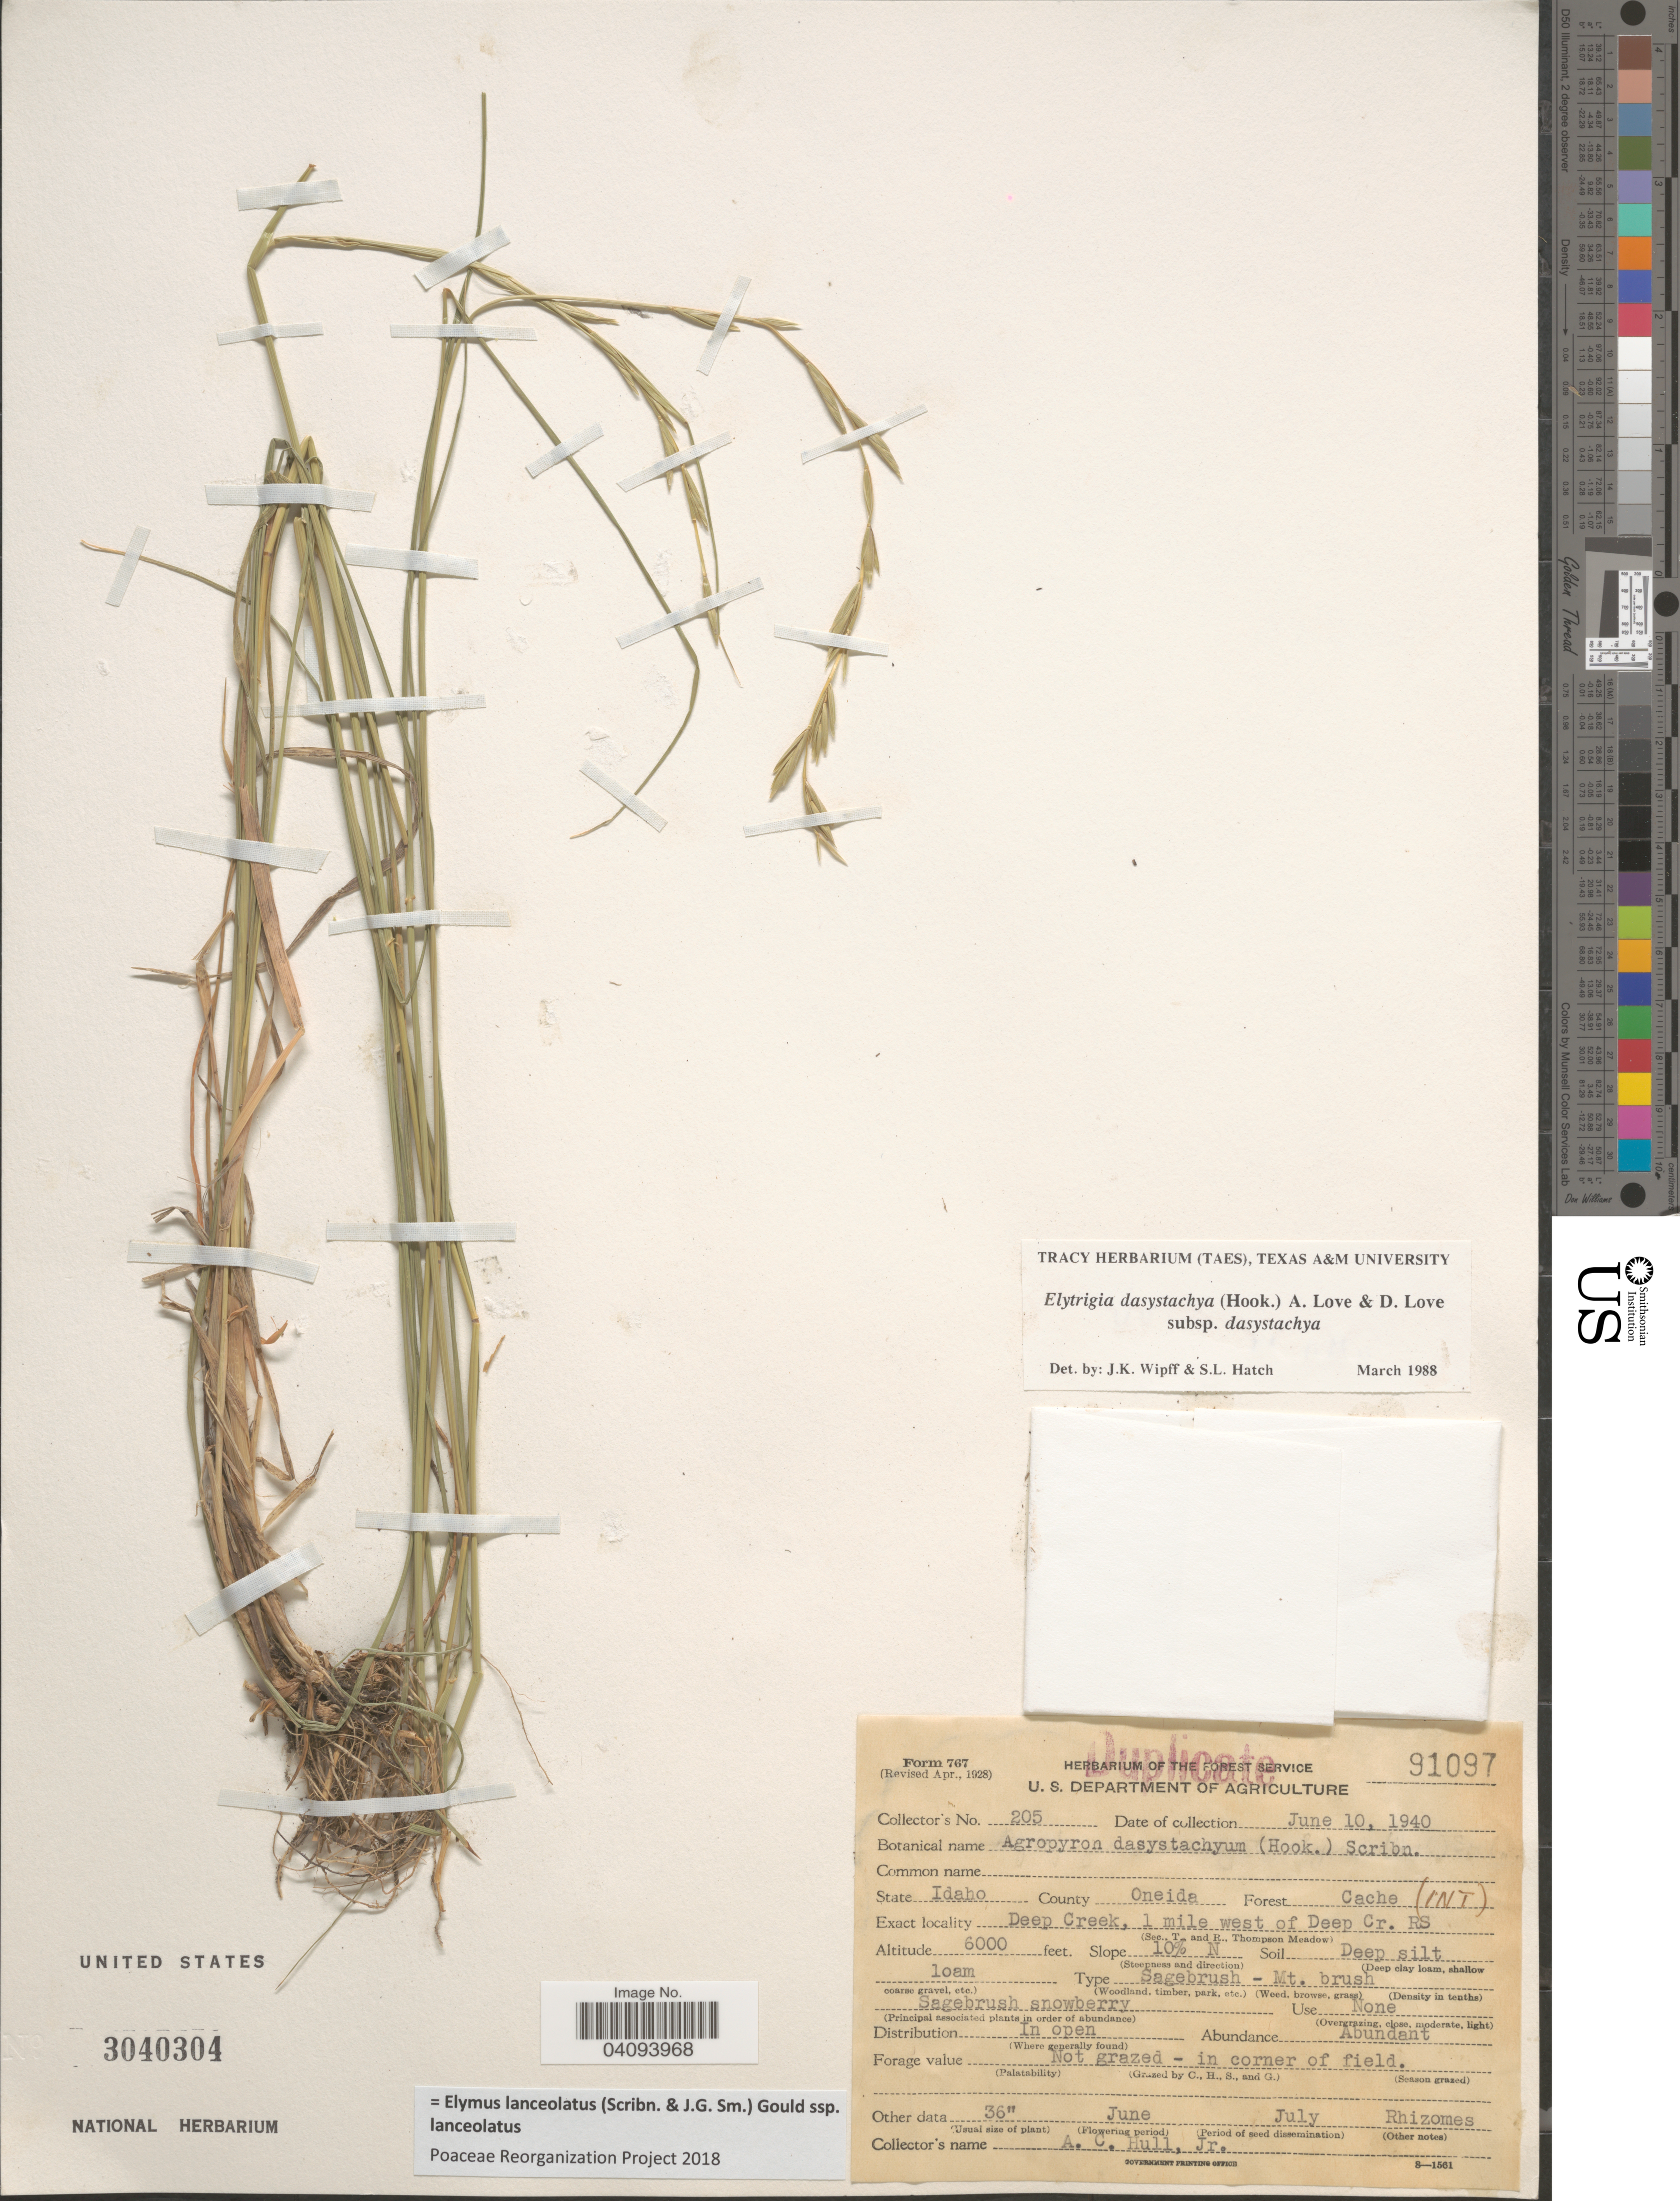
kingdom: Plantae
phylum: Tracheophyta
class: Liliopsida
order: Poales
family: Poaceae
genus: Elymus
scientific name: Elymus lanceolatus subsp. lanceolatus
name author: (Scribn. & J.G. Sm.) Gould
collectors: A. Hull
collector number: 205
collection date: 1940-06-10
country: United States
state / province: Idaho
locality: County Oneida. Forest Cache (INT). Deep Creek, 1 mile west of Deep Cr. RS. Slope 10% N.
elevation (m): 1829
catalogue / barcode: US 3040304